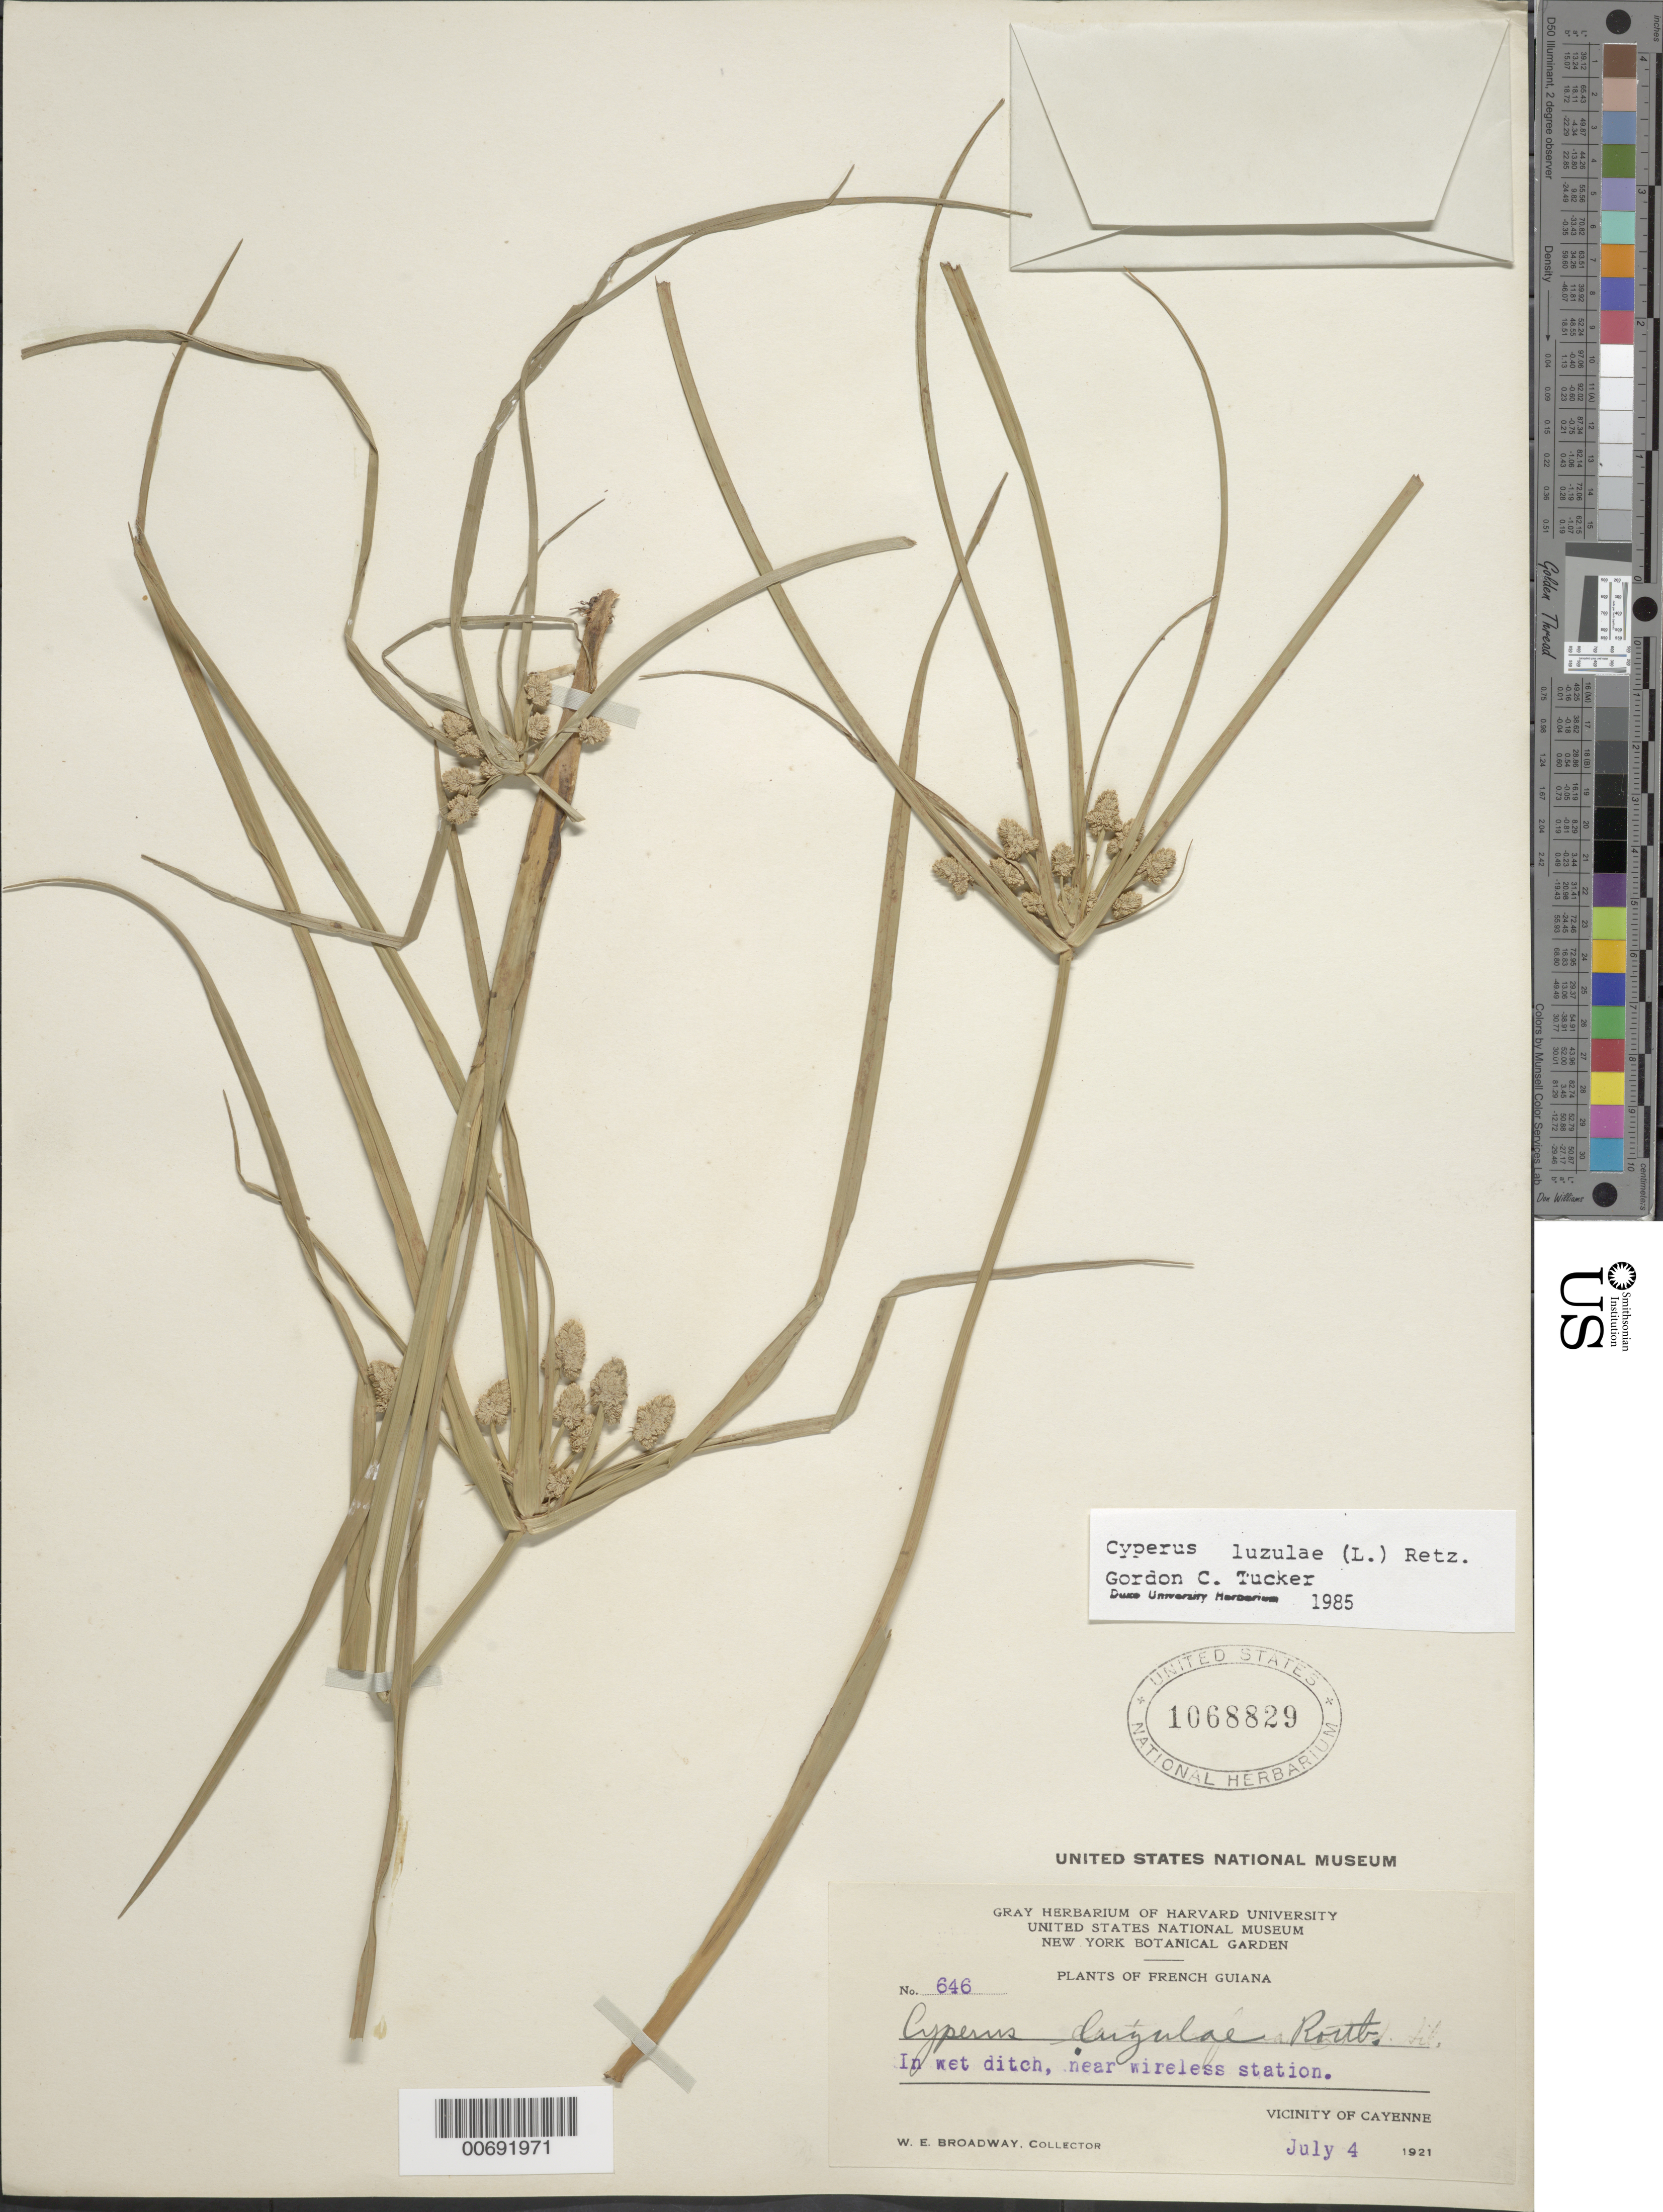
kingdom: Plantae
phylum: Tracheophyta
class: Liliopsida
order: Poales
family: Cyperaceae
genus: Cyperus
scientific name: Cyperus luzulae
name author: (L.) Rottb. ex Retz.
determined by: Tucker, G. C.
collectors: W. E. Broadway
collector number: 646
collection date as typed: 4-Jul-21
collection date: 1921-07-04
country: French Guiana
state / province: Cayenne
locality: Cayenne, vic.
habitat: In wet ditch, near wireless station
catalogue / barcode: US 1068829